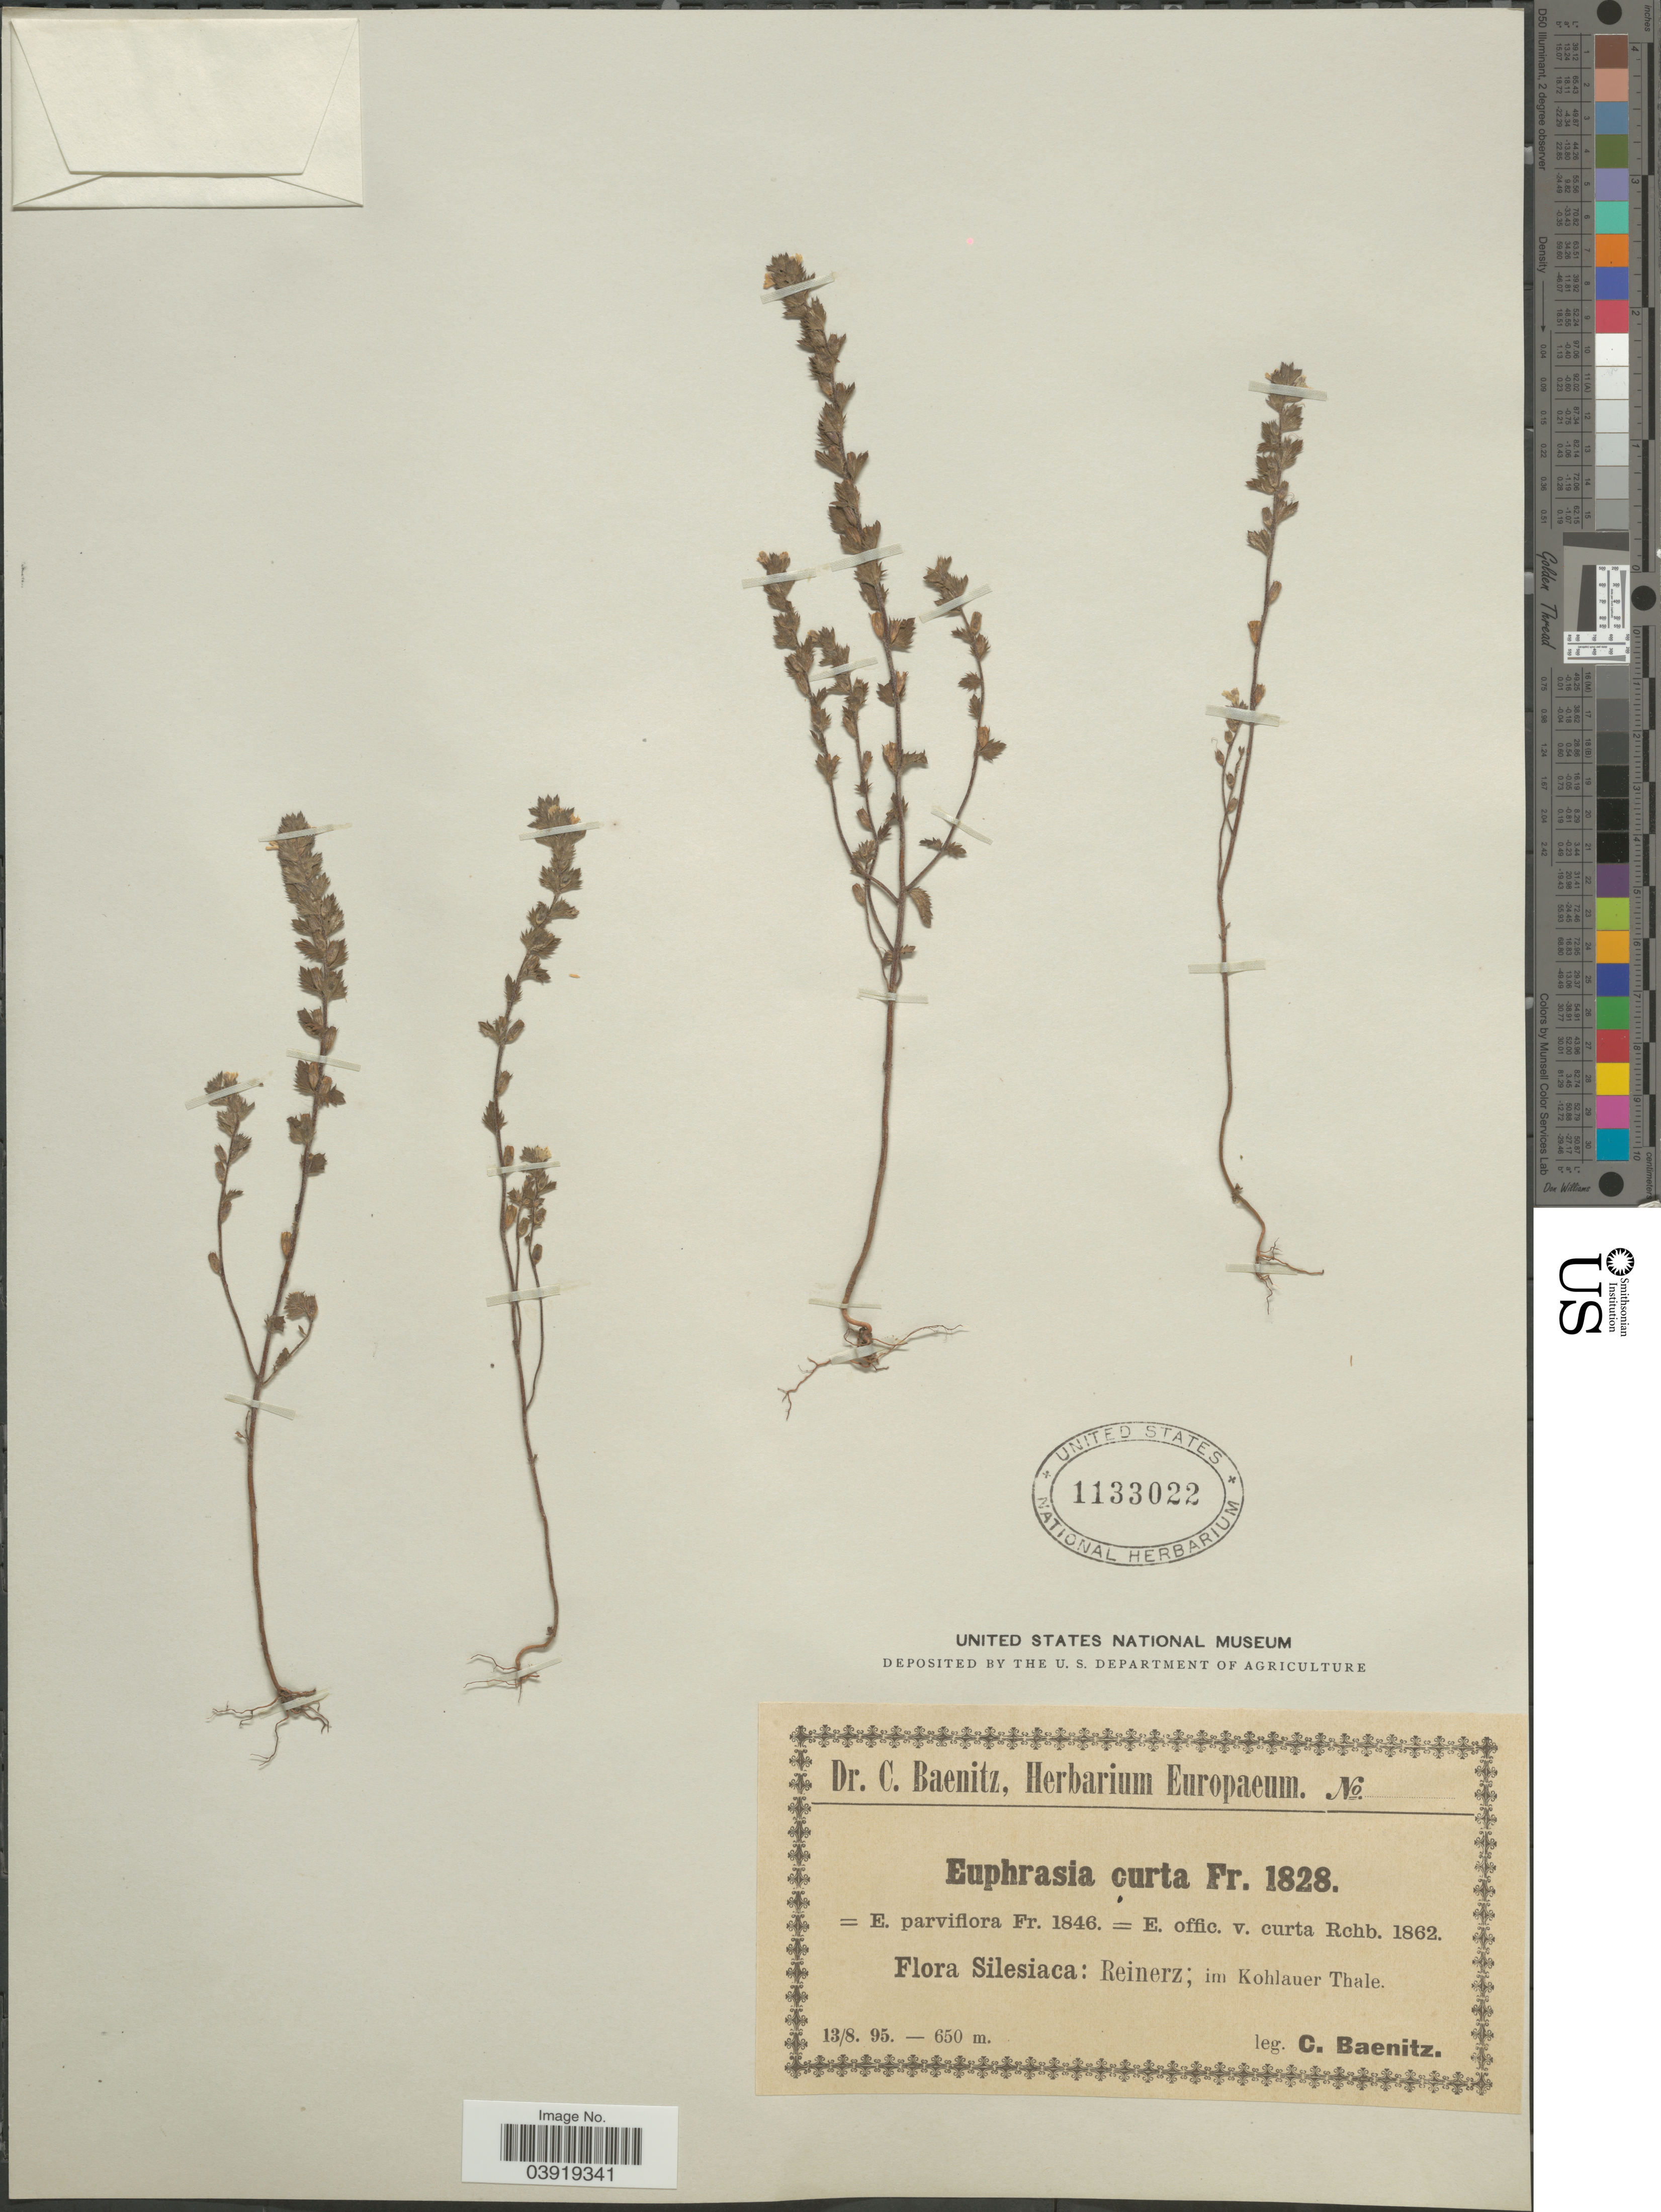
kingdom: Plantae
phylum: Tracheophyta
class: Magnoliopsida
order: Lamiales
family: Orobanchaceae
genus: Euphrasia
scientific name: Euphrasia curta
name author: (Fr.) Wettst.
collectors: C. G. Baenitz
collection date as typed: Transcribed d/m/y: 13/8/95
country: Poland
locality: Silesiaca: Reinerz; im Kohlauer Thale.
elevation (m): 650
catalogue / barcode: US 1133022